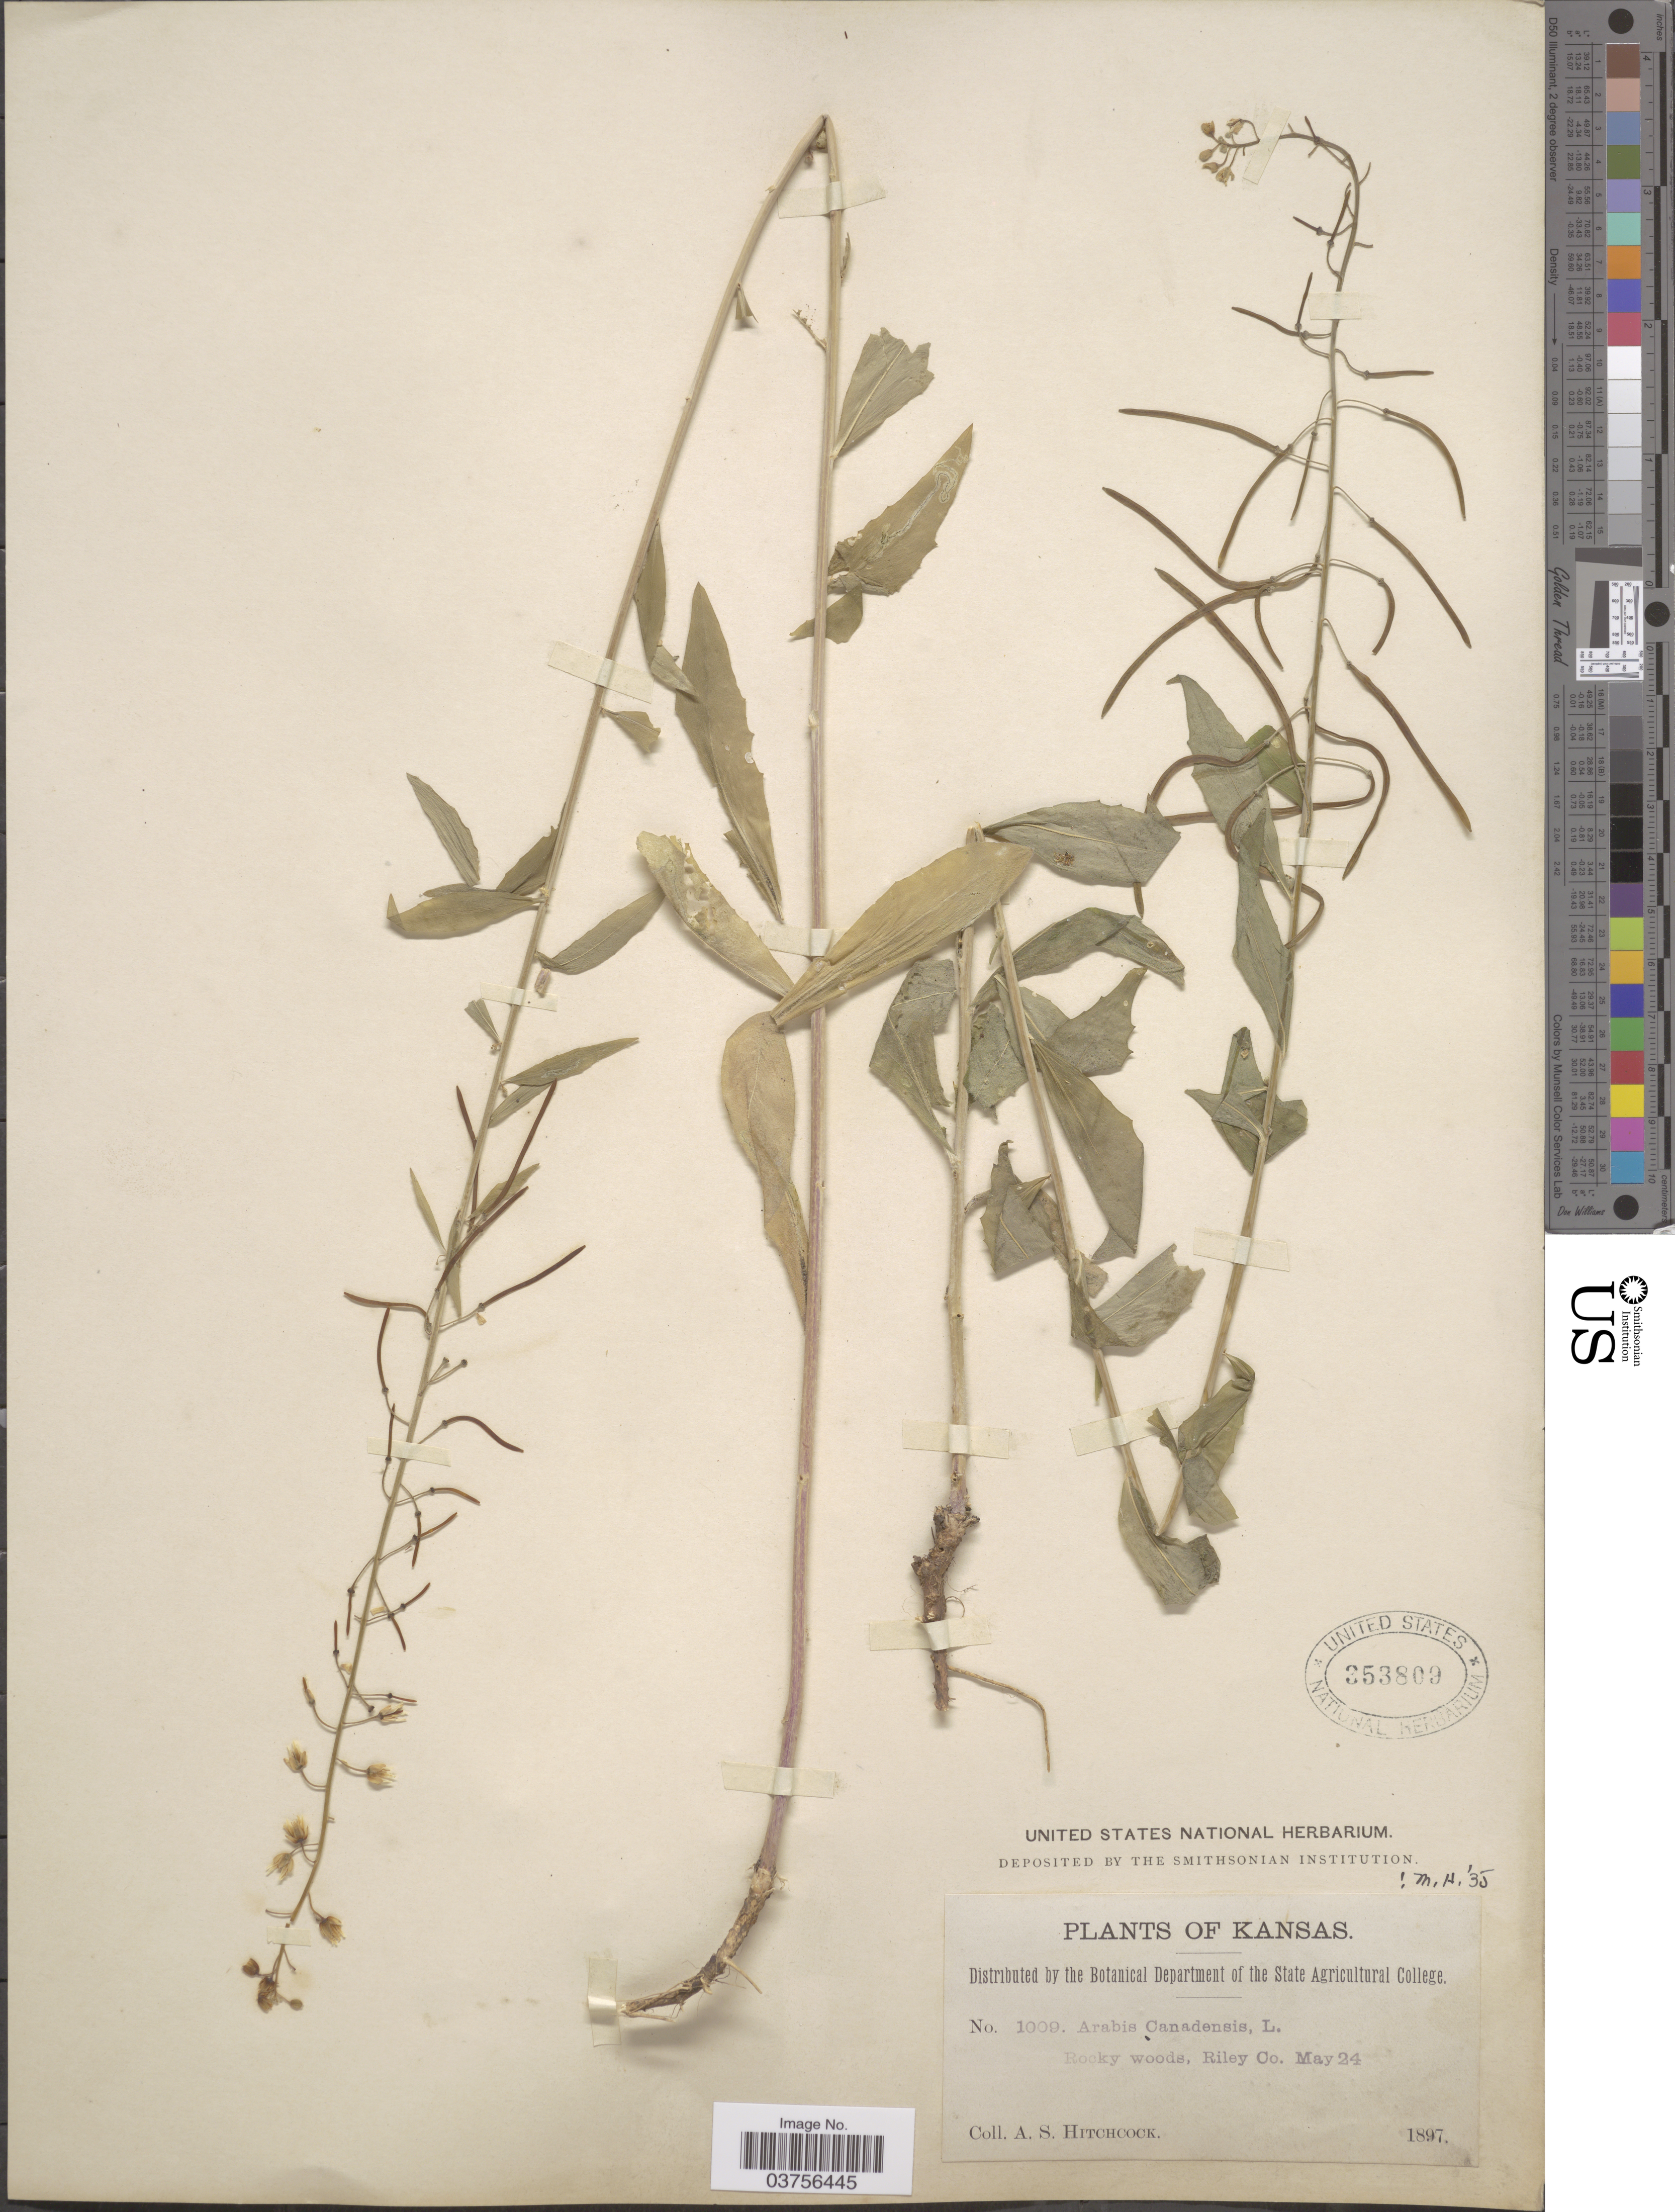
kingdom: Plantae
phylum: Tracheophyta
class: Magnoliopsida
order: Brassicales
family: Brassicaceae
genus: Arabis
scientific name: Arabis canadensis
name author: L.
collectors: A. S. Hitchcock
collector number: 1009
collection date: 1897-05-24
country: United States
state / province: Kansas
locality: Riley Co.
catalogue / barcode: US 353809